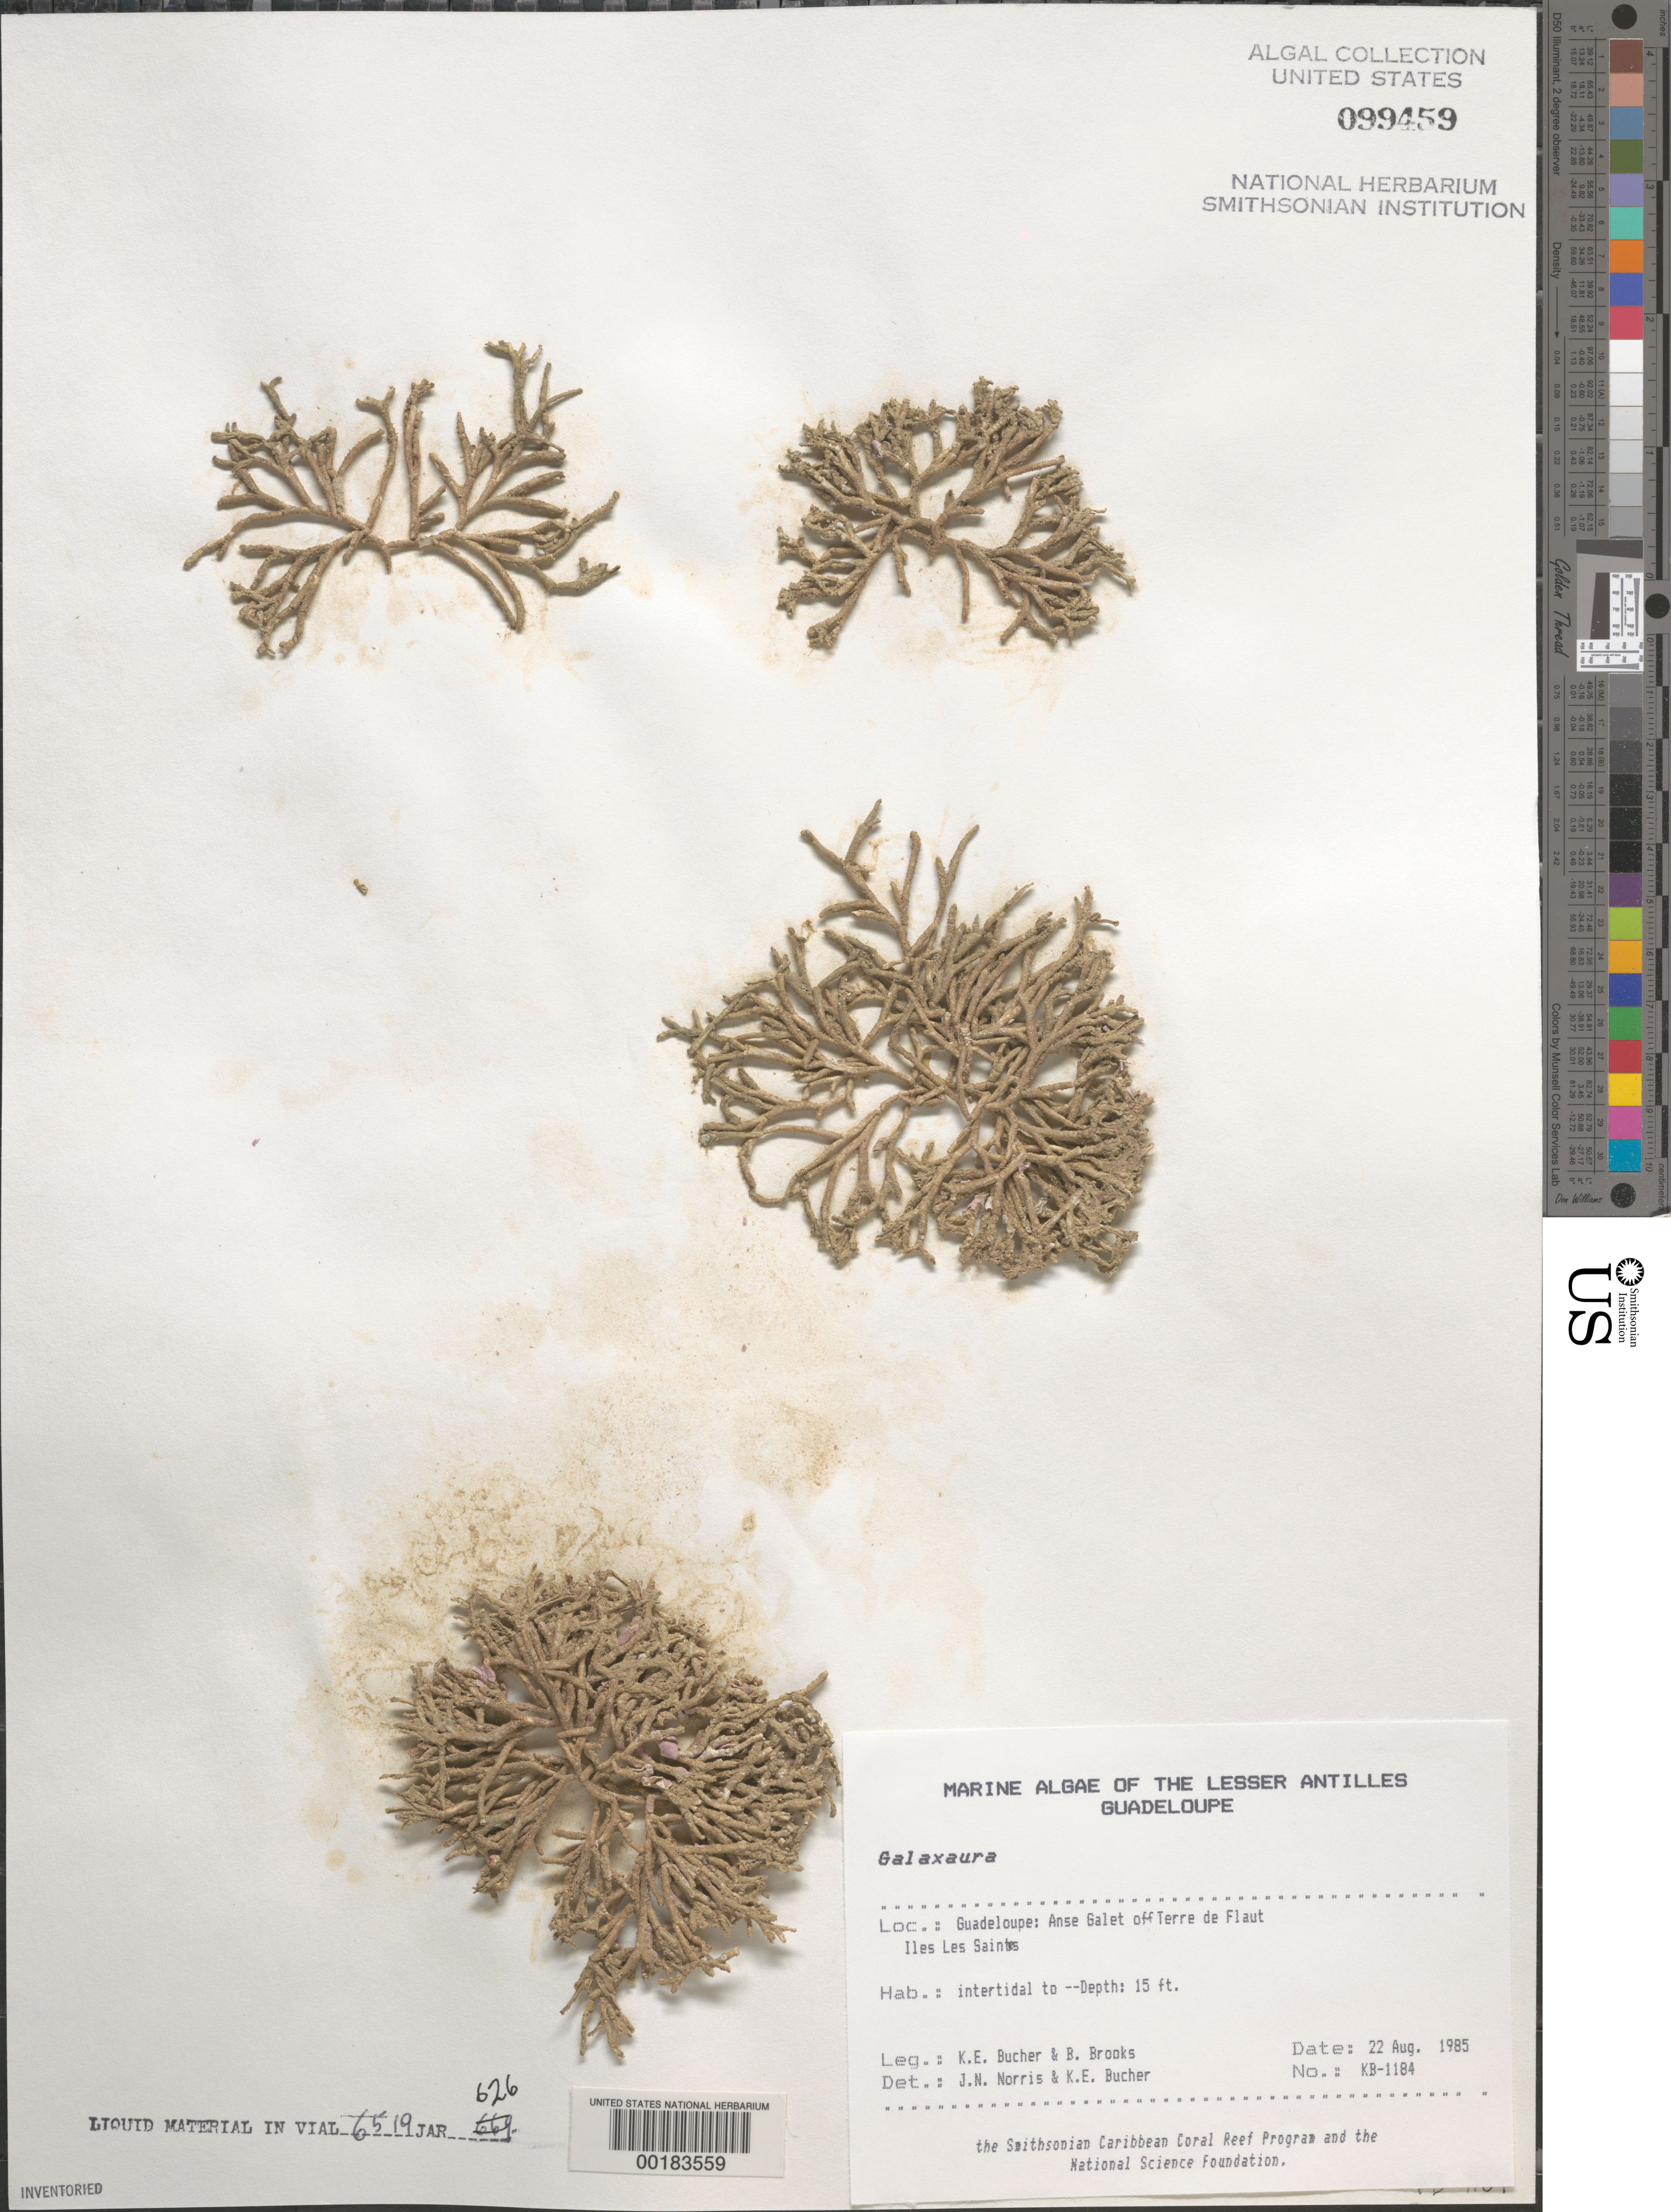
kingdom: Plantae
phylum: Rhodophyta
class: Florideophyceae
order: Nemaliales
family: Galaxauraceae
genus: Galaxaura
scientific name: Galaxaura sp.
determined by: Norris, J. N.; Bucher, K. E.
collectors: K. E. Bucher & B. Brooks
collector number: Kb-1184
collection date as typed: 22 Aug 1985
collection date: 1985-08-22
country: Guadeloupe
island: Iles des Saintes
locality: Anse Galet off Terre de Flaut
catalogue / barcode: US 99459